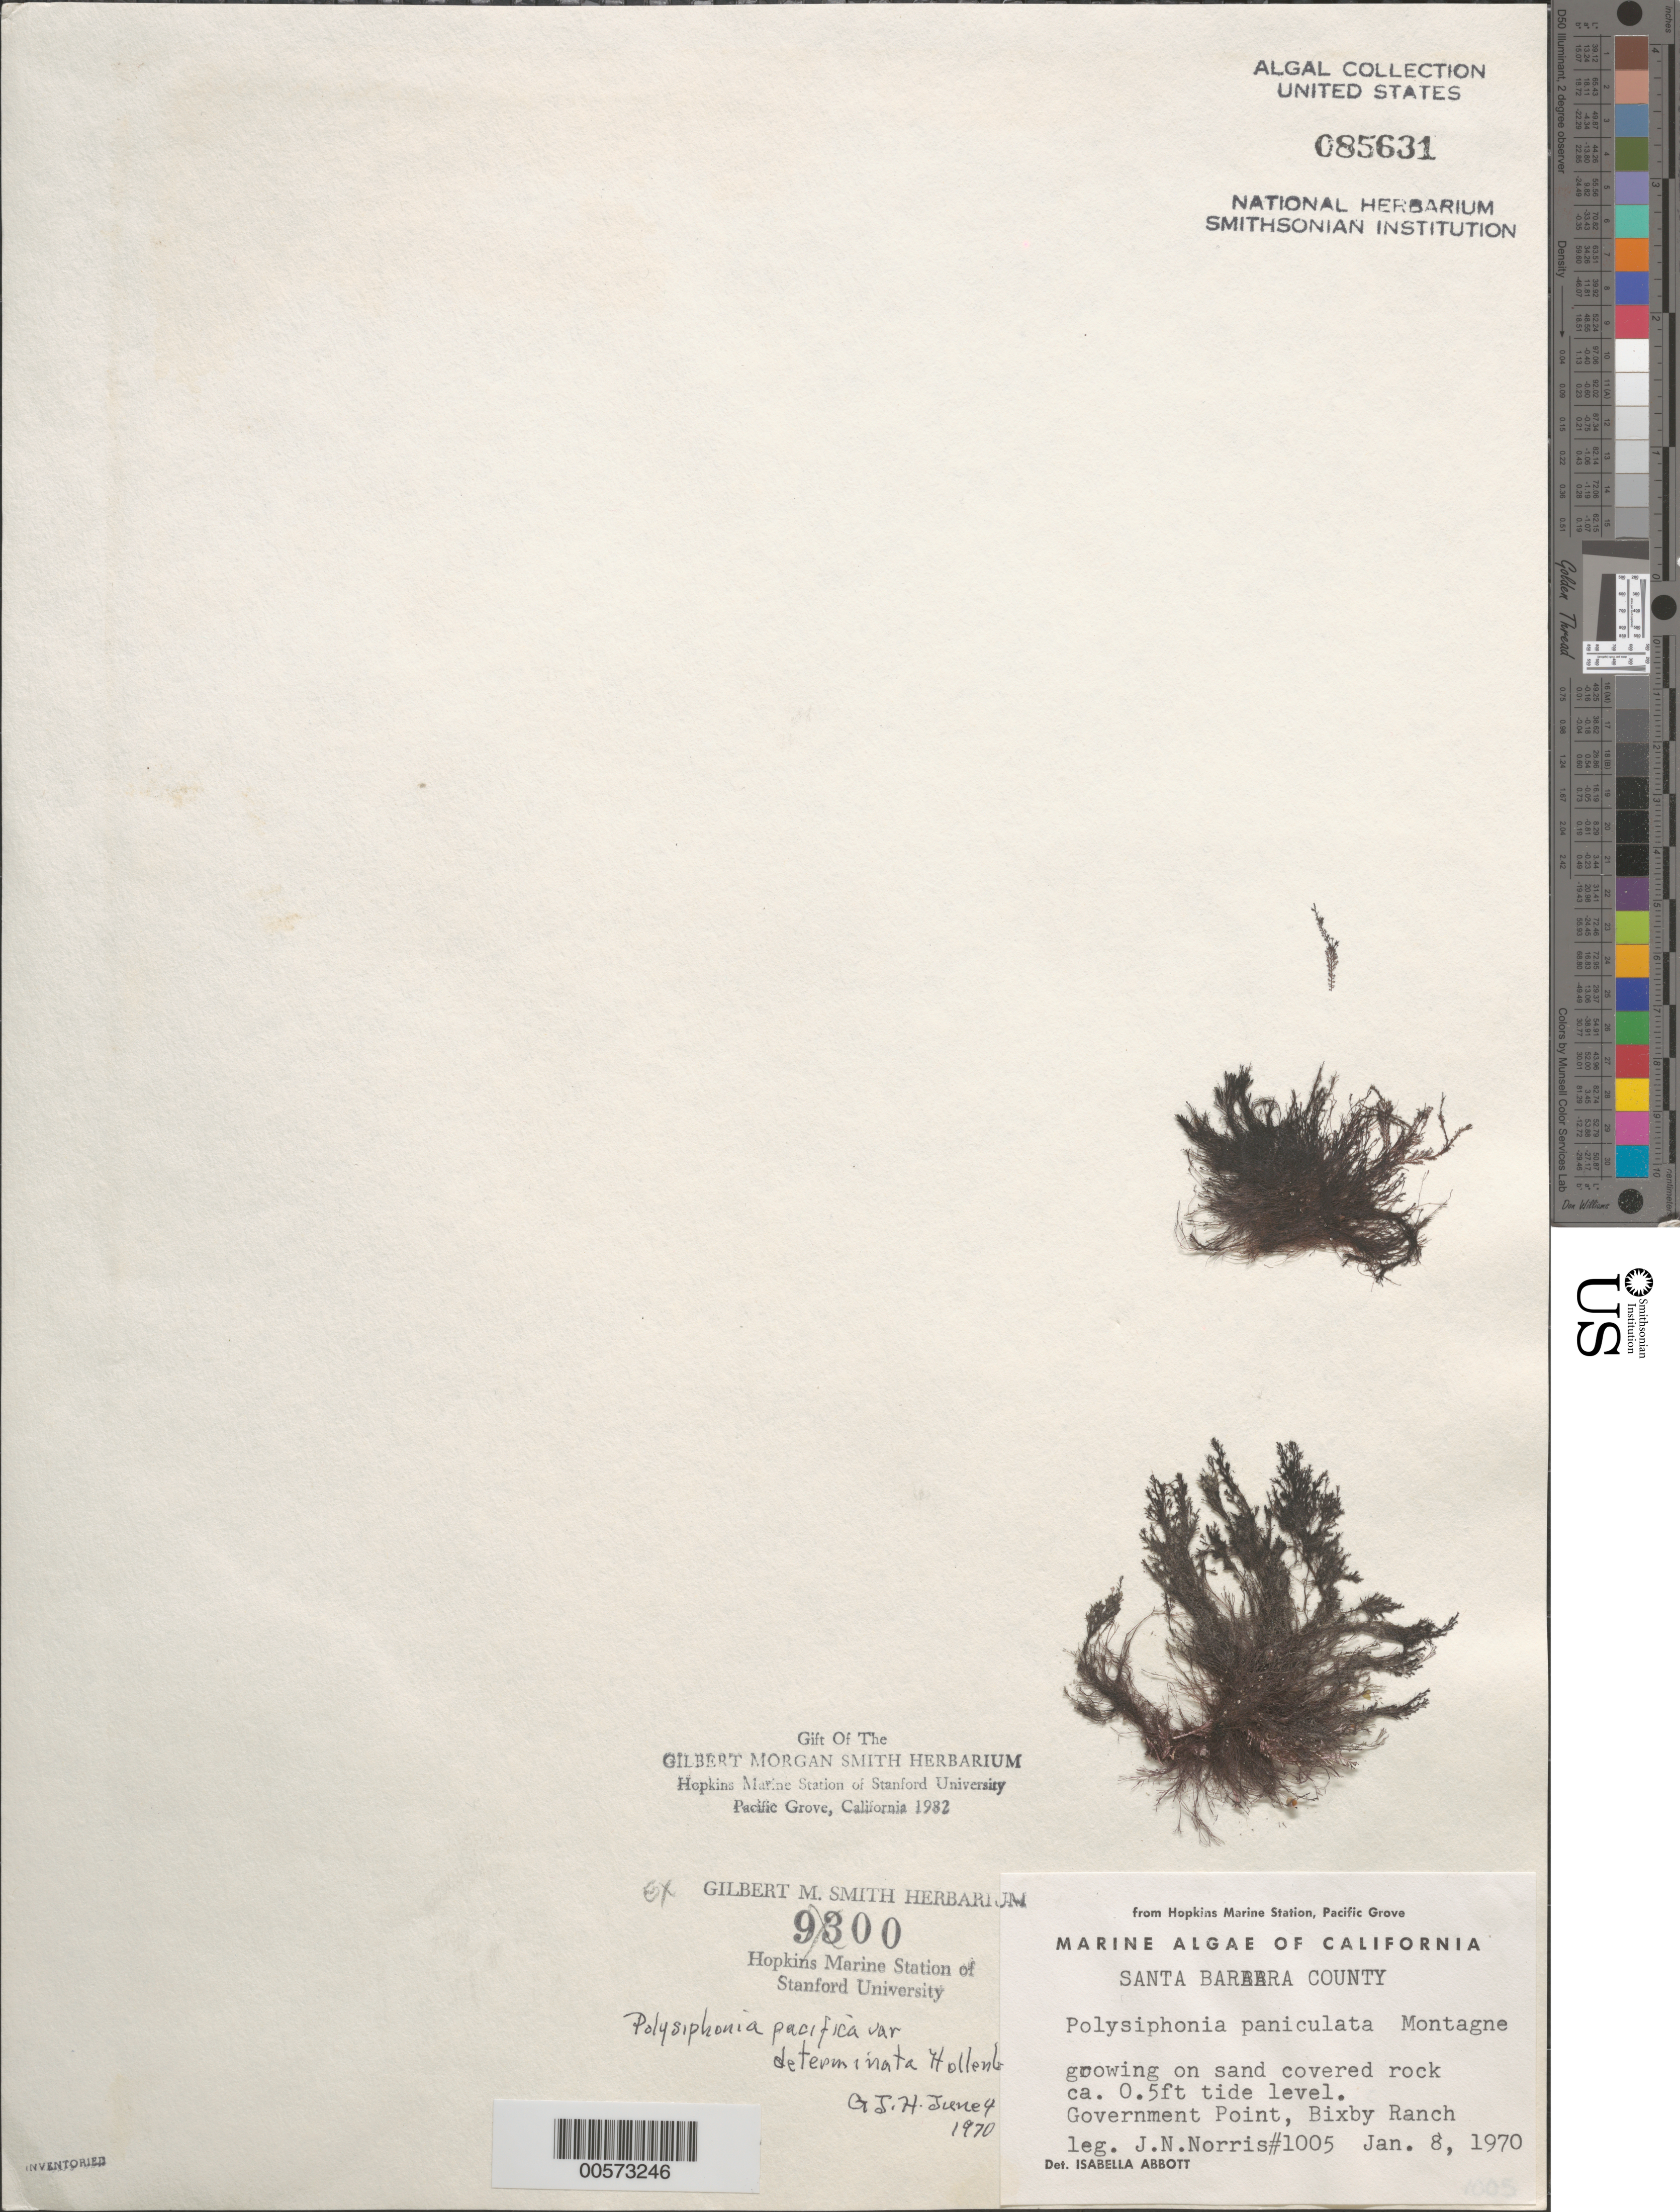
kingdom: Plantae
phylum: Rhodophyta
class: Florideophyceae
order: Ceramiales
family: Rhodomelaceae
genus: Polysiphonia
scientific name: Polysiphonia pacifica var. determinata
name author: Hollenb.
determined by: Hollenberg, George J.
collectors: J. N. Norris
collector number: JN-1005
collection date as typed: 08 Jan 1970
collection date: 1970-01-08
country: United States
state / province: California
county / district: Santa Barbara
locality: Government Point, Bixby Ranch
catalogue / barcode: US 85631